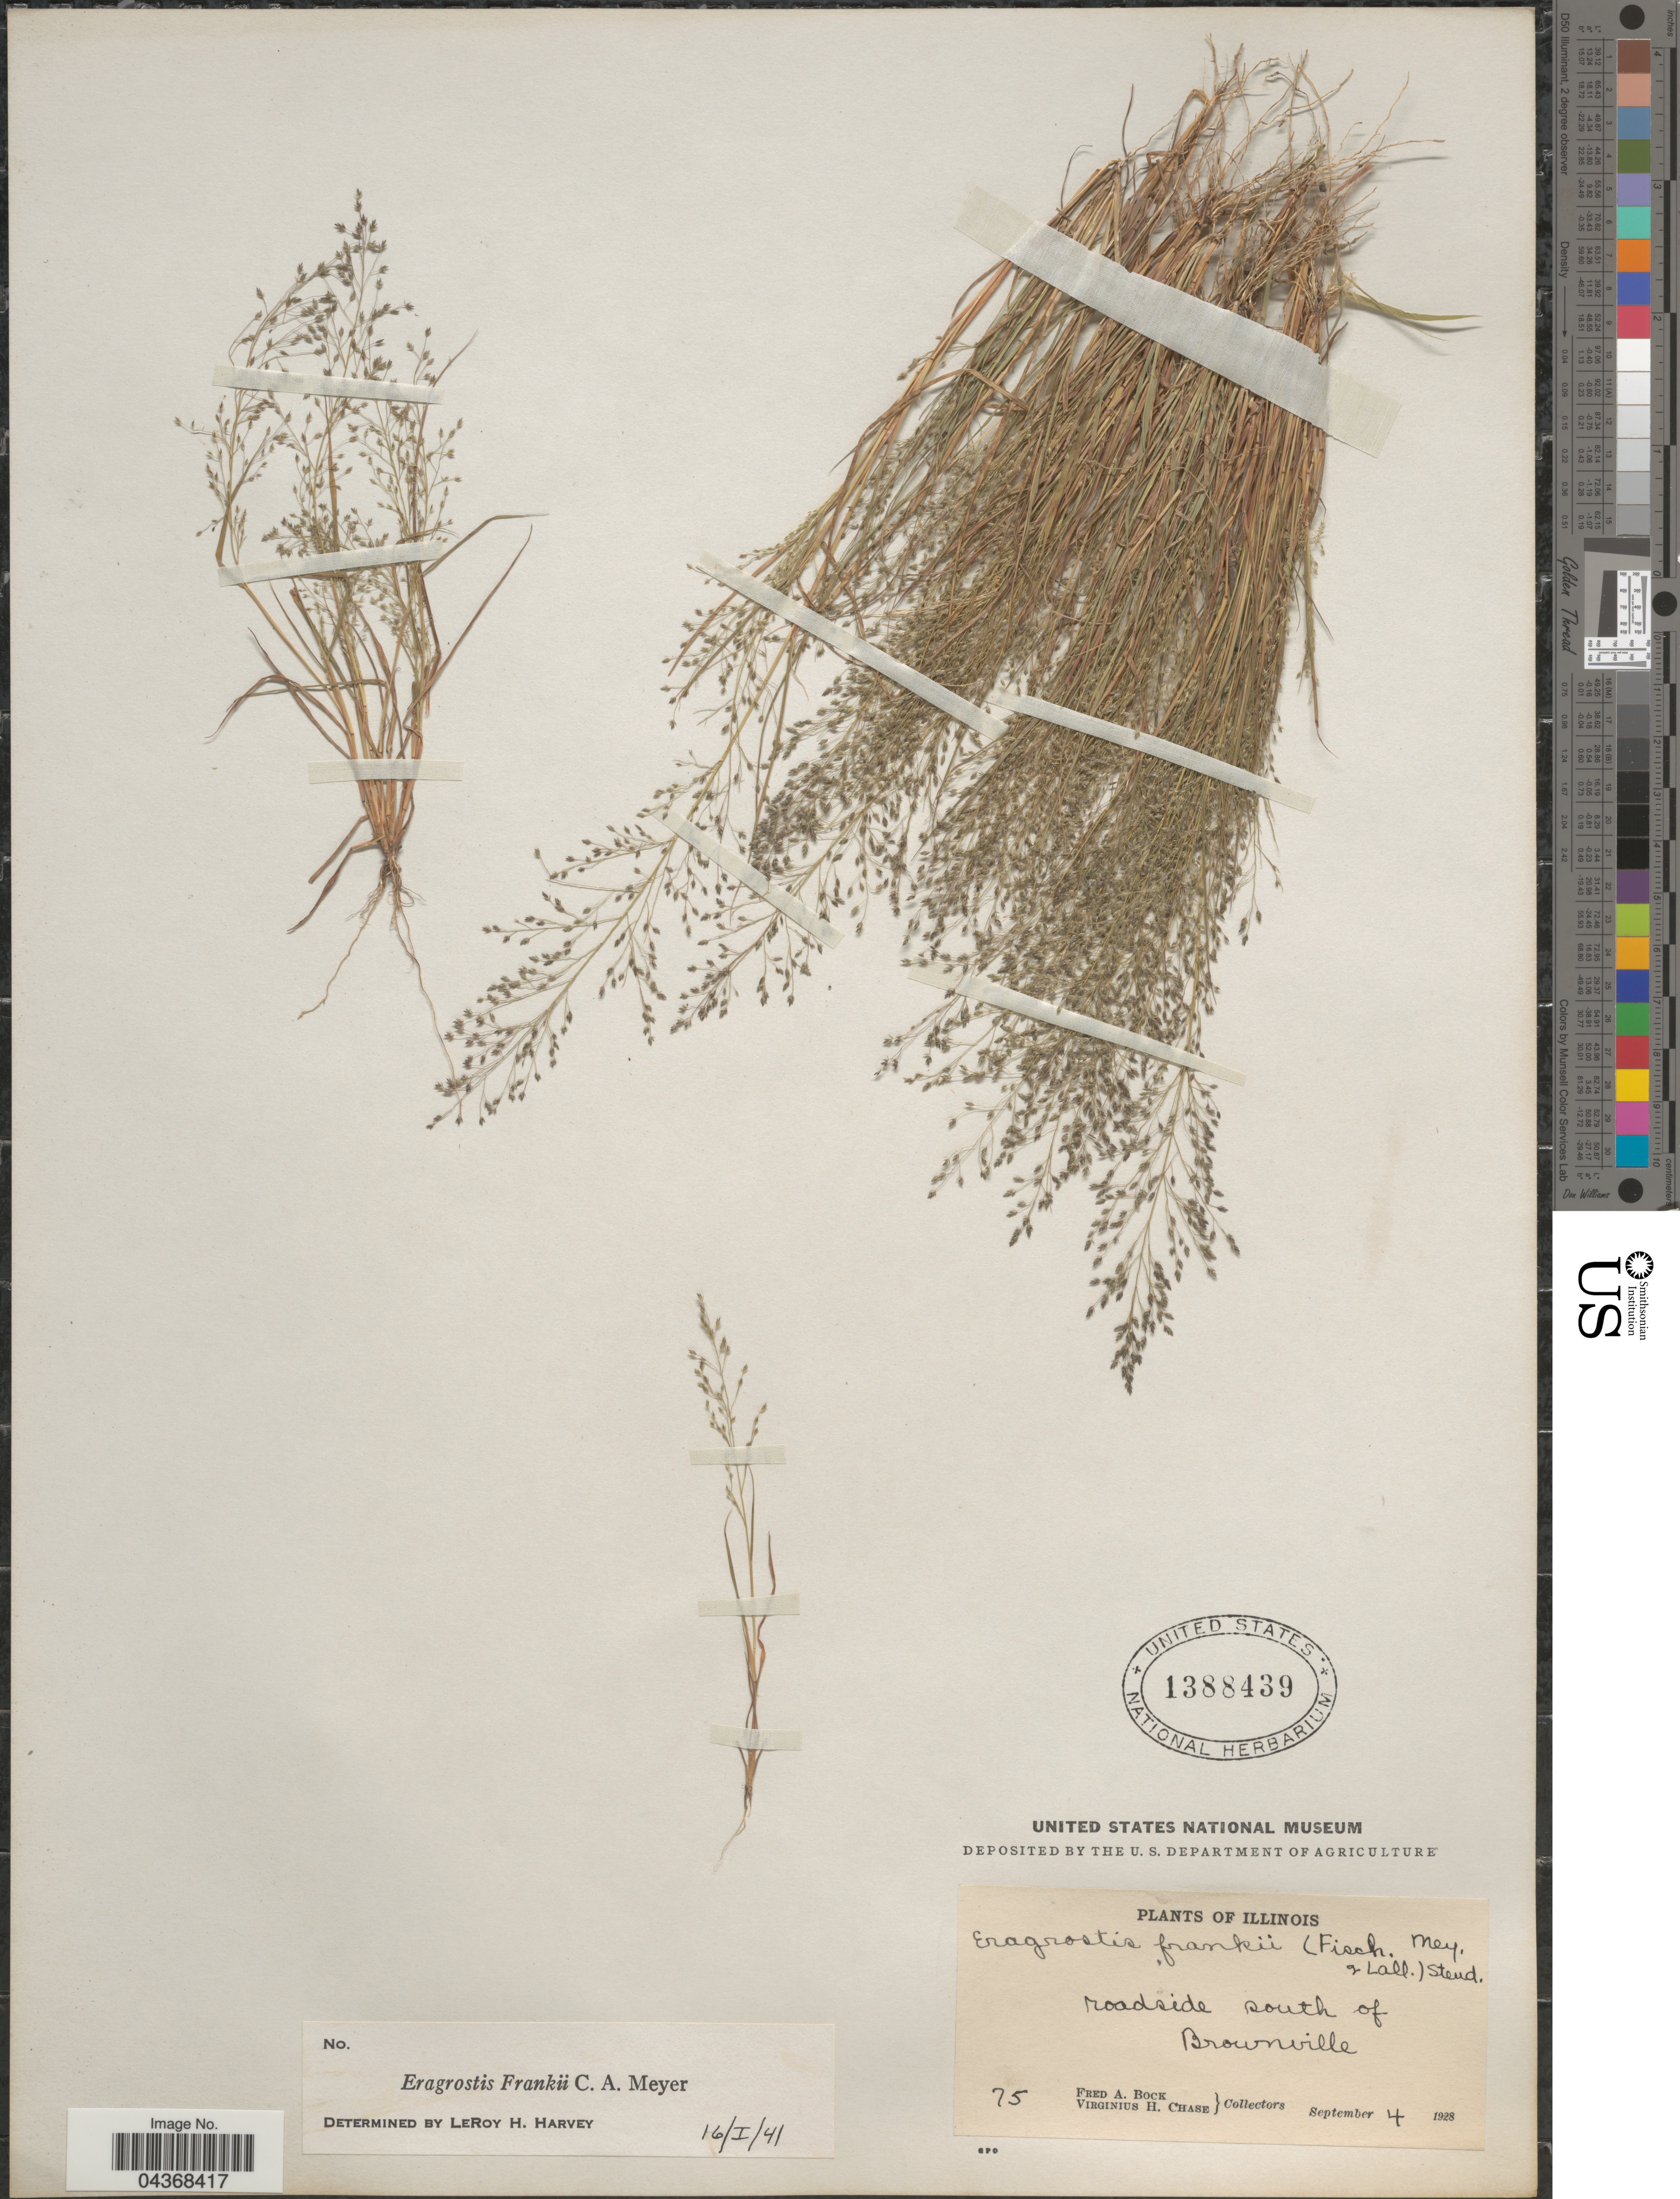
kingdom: Plantae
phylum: Tracheophyta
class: Liliopsida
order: Poales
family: Poaceae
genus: Eragrostis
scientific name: Eragrostis frankii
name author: C.A. Mey. ex Steud.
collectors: F. Bock & V. H. Chase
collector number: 75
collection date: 1928-09-04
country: United States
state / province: Illinois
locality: Roadside south of Brownville.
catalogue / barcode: US 1388439